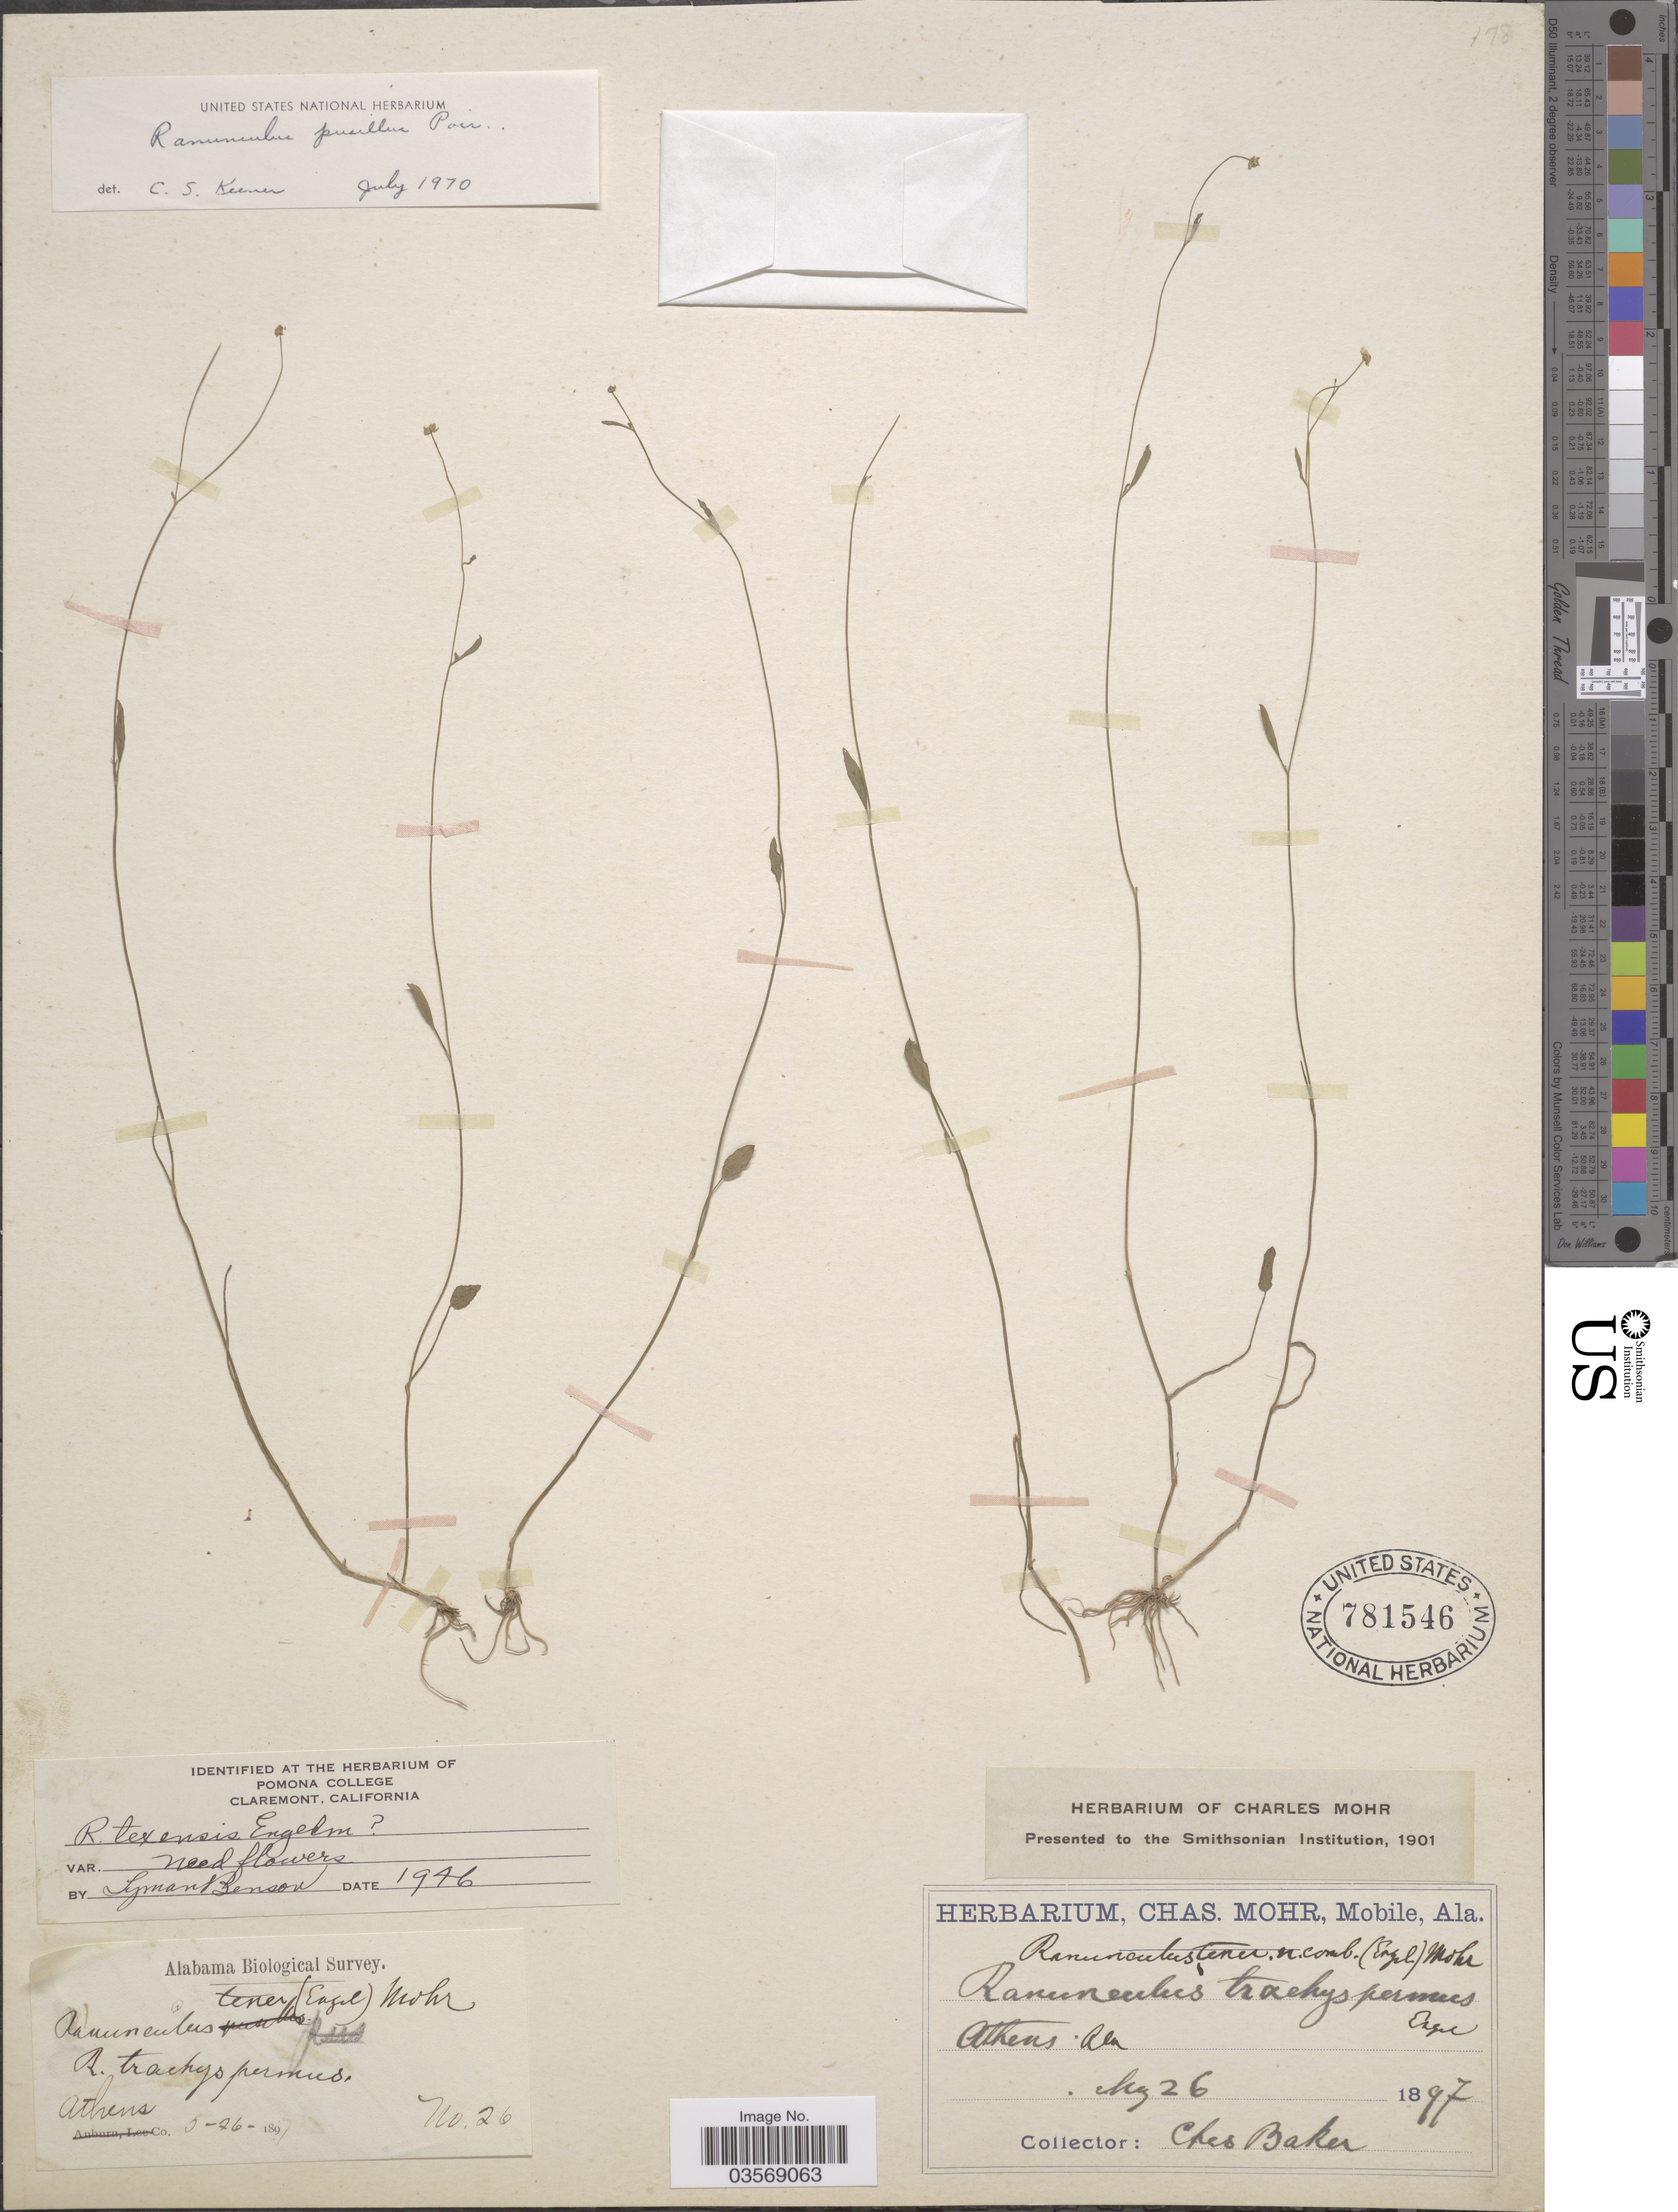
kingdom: Plantae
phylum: Tracheophyta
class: Magnoliopsida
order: Ranunculales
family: Ranunculaceae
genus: Ranunculus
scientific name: Ranunculus pusillus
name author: Poir.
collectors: C. F. Baker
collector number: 26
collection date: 1897-05-26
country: United States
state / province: Alabama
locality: Athens.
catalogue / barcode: US 781546